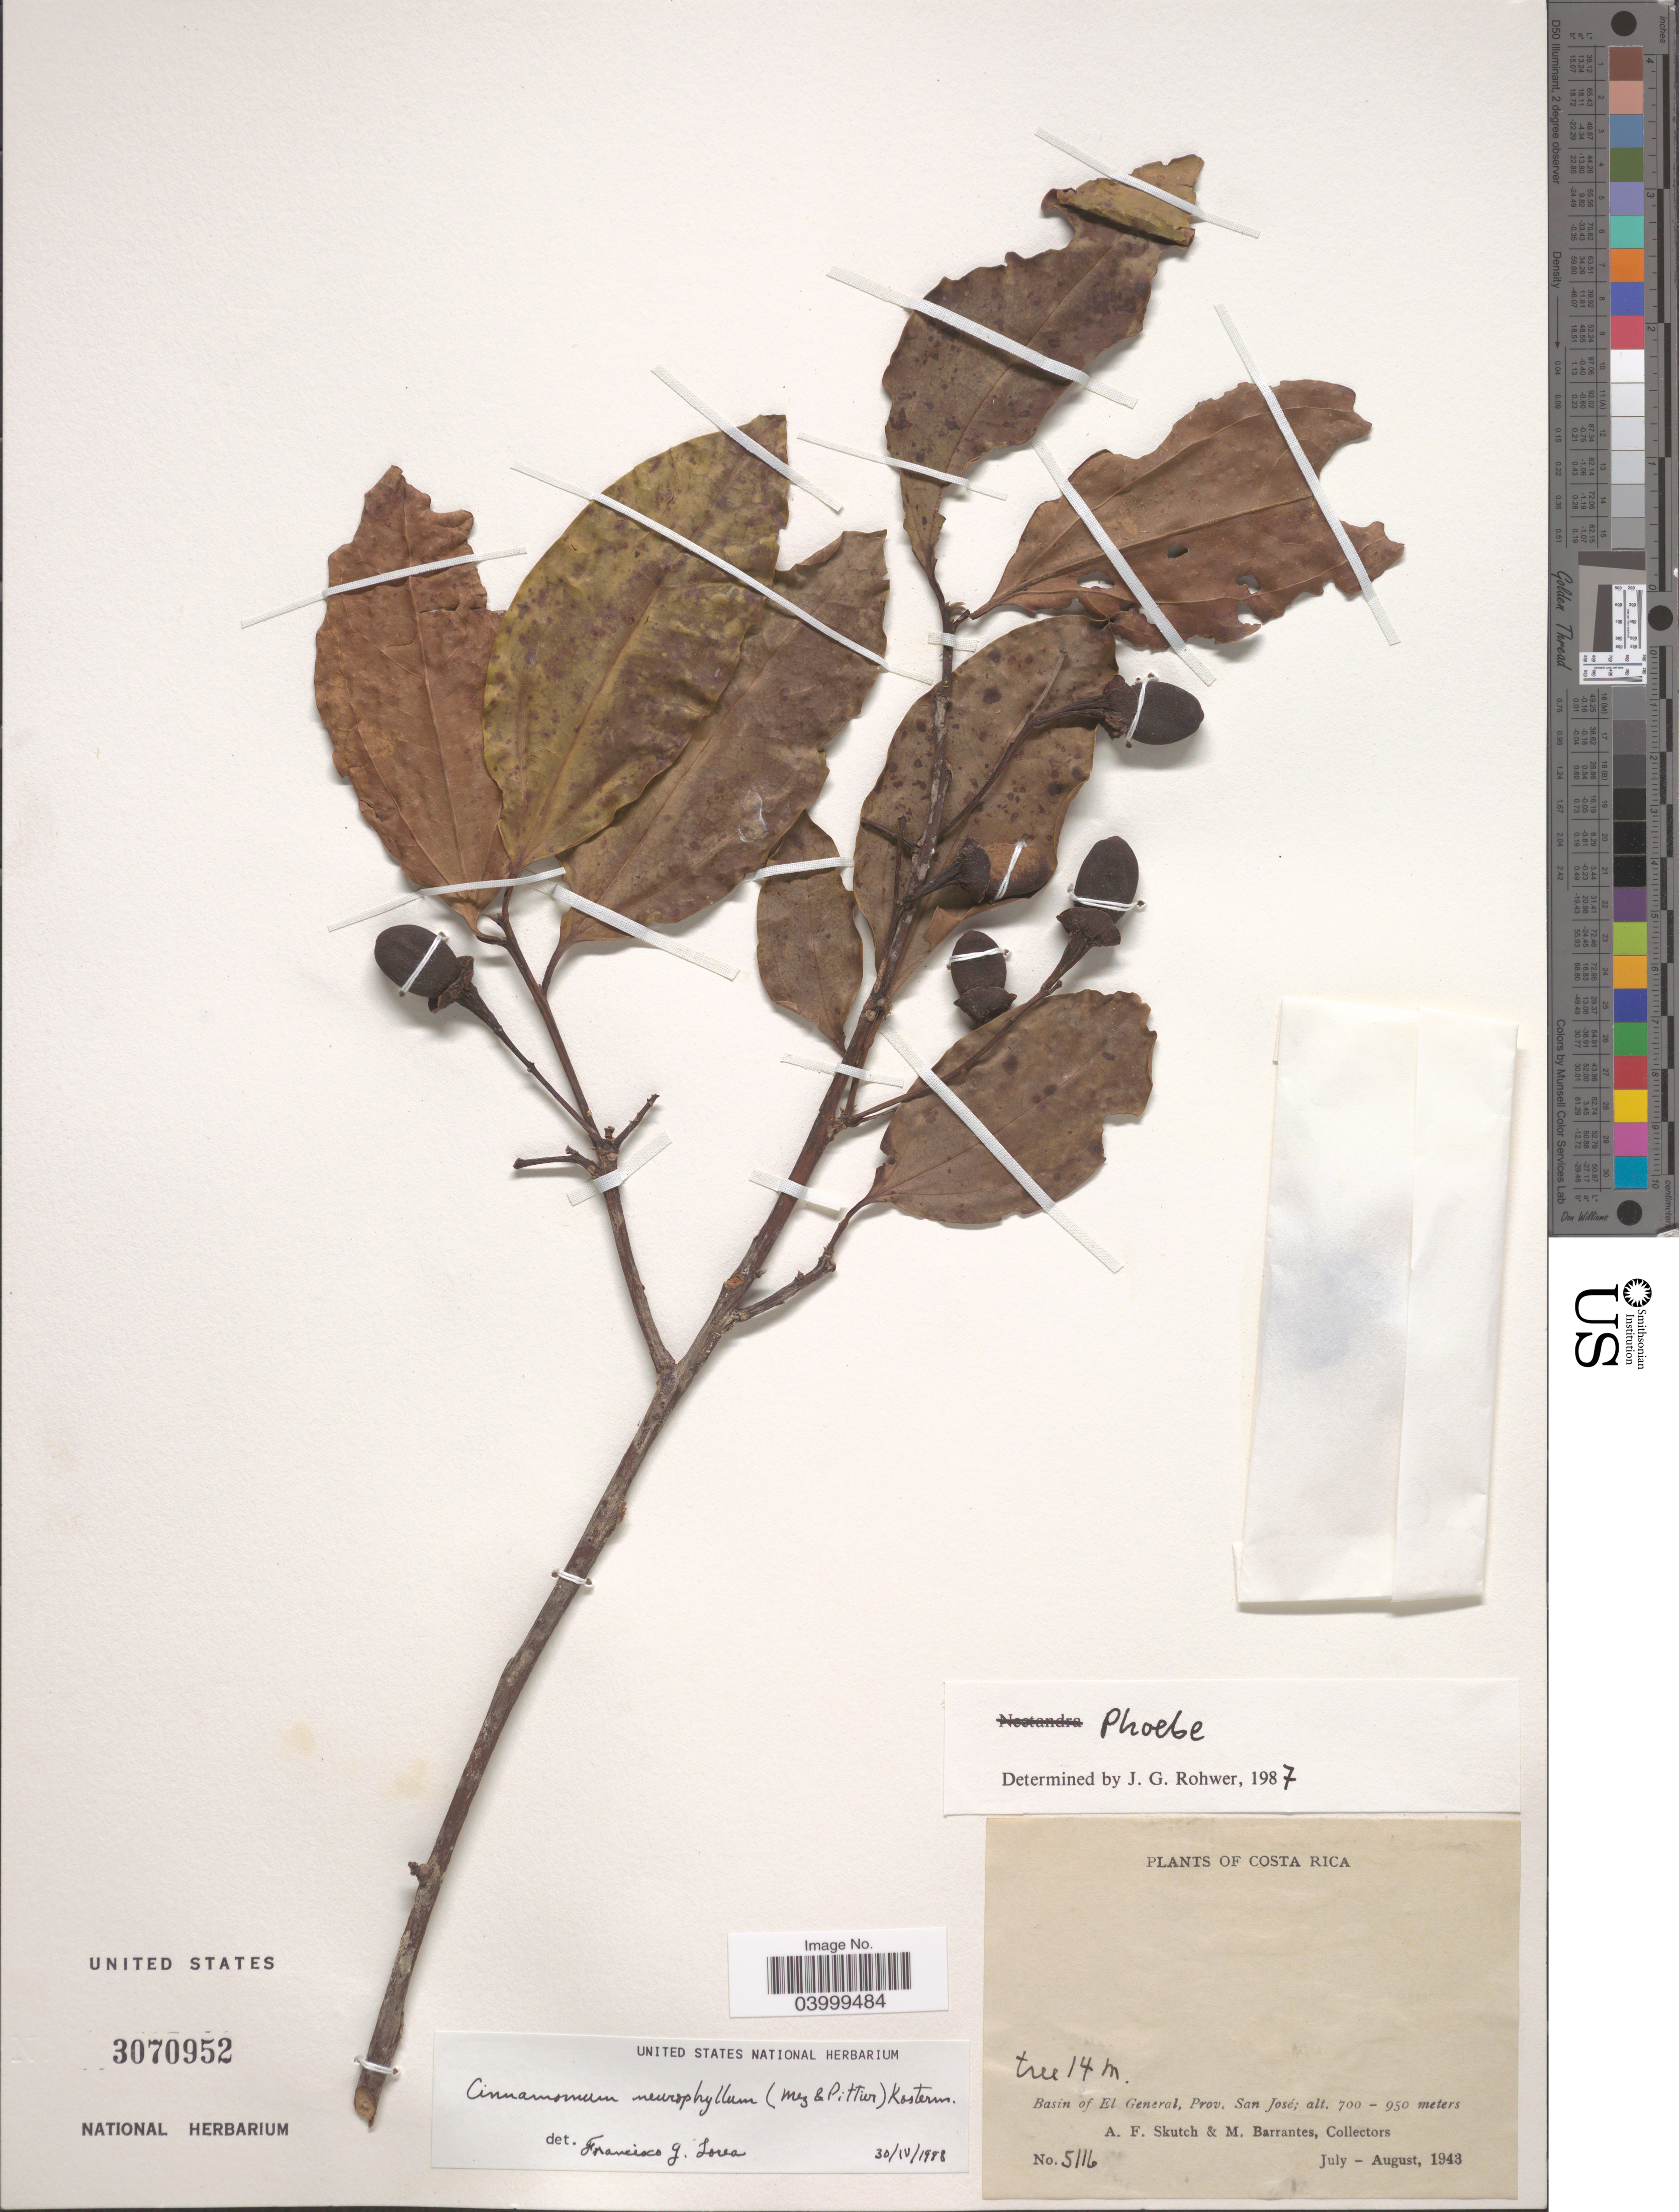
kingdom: Plantae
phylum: Tracheophyta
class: Magnoliopsida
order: Laurales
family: Lauraceae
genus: Cinnamomum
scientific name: Cinnamomum neurophyllum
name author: (Mez & Pittier) Kosterm.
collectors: A. F. Skutch & M. Barrantes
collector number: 5116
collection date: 1943-07/1943-08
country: Costa Rica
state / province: San José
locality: Basin of El General.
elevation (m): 700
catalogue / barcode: US 3070952